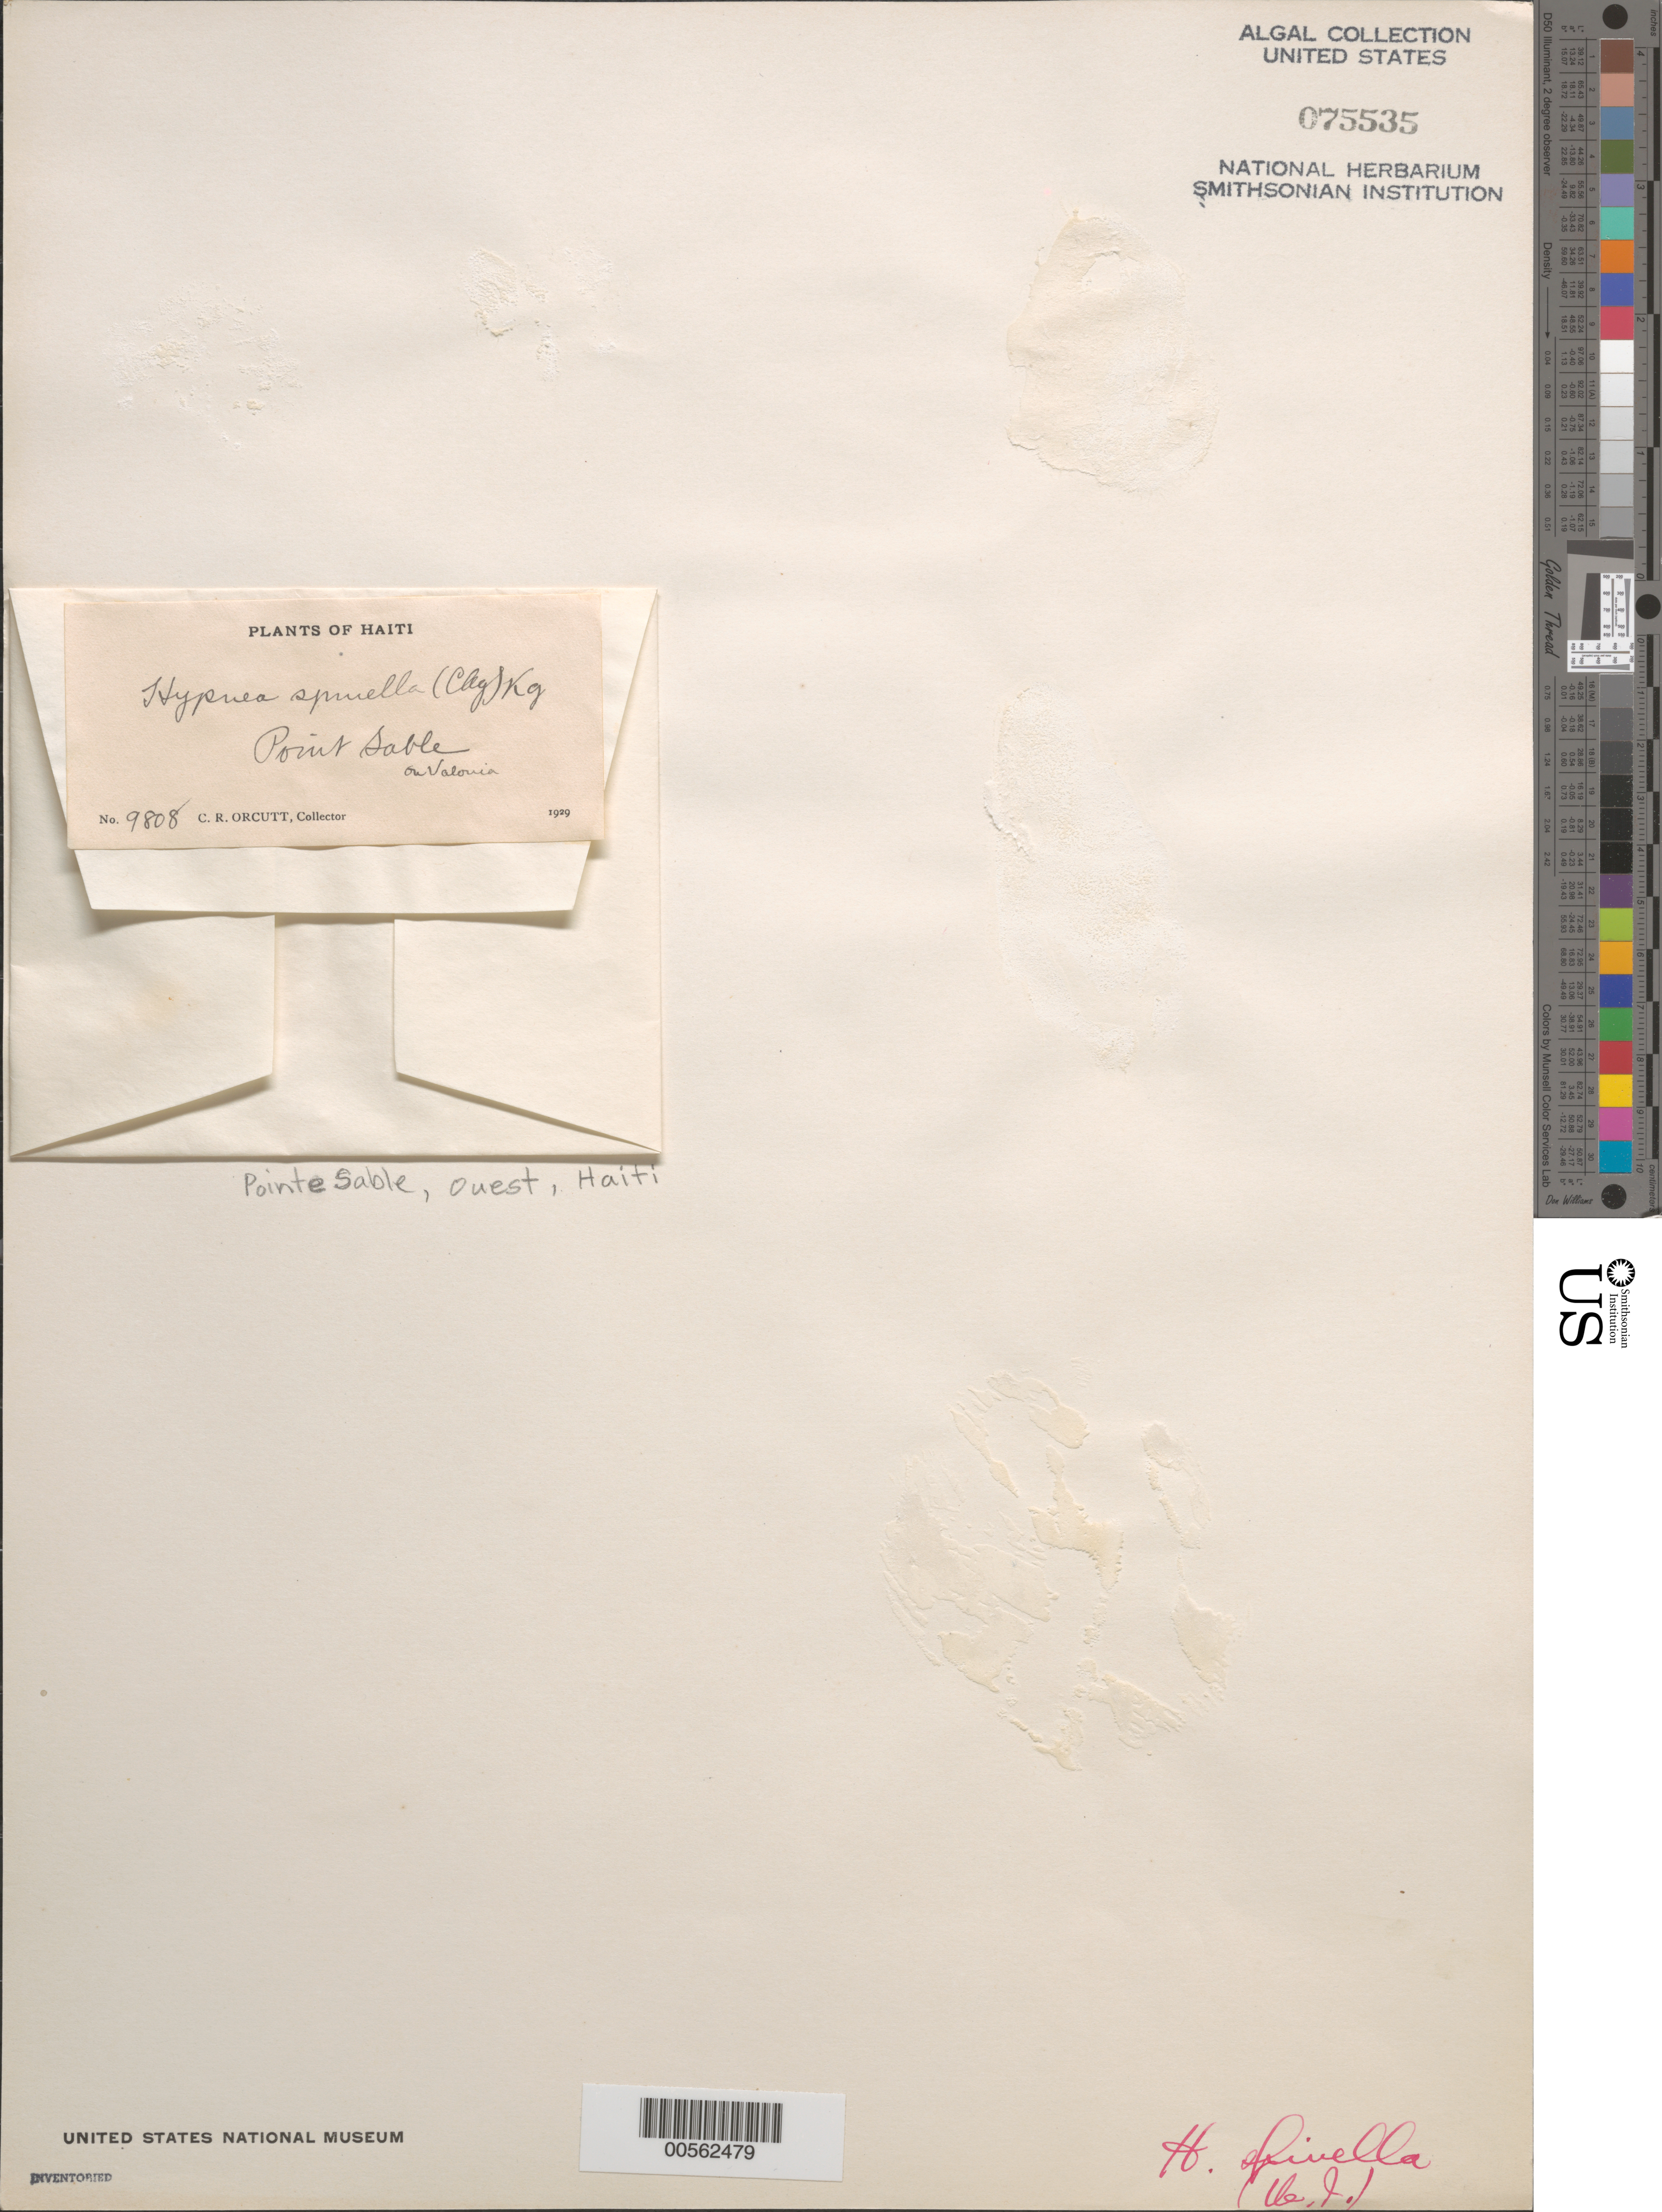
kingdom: Plantae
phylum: Rhodophyta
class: Florideophyceae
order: Gigartinales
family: Cystocloniaceae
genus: Hypnea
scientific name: Hypnea spinella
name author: (C. Agardh) Kütz.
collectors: C. R. Orcutt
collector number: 9808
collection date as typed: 1929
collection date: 1929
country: Haiti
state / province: Ouest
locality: Pointe Sable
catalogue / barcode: US 75535